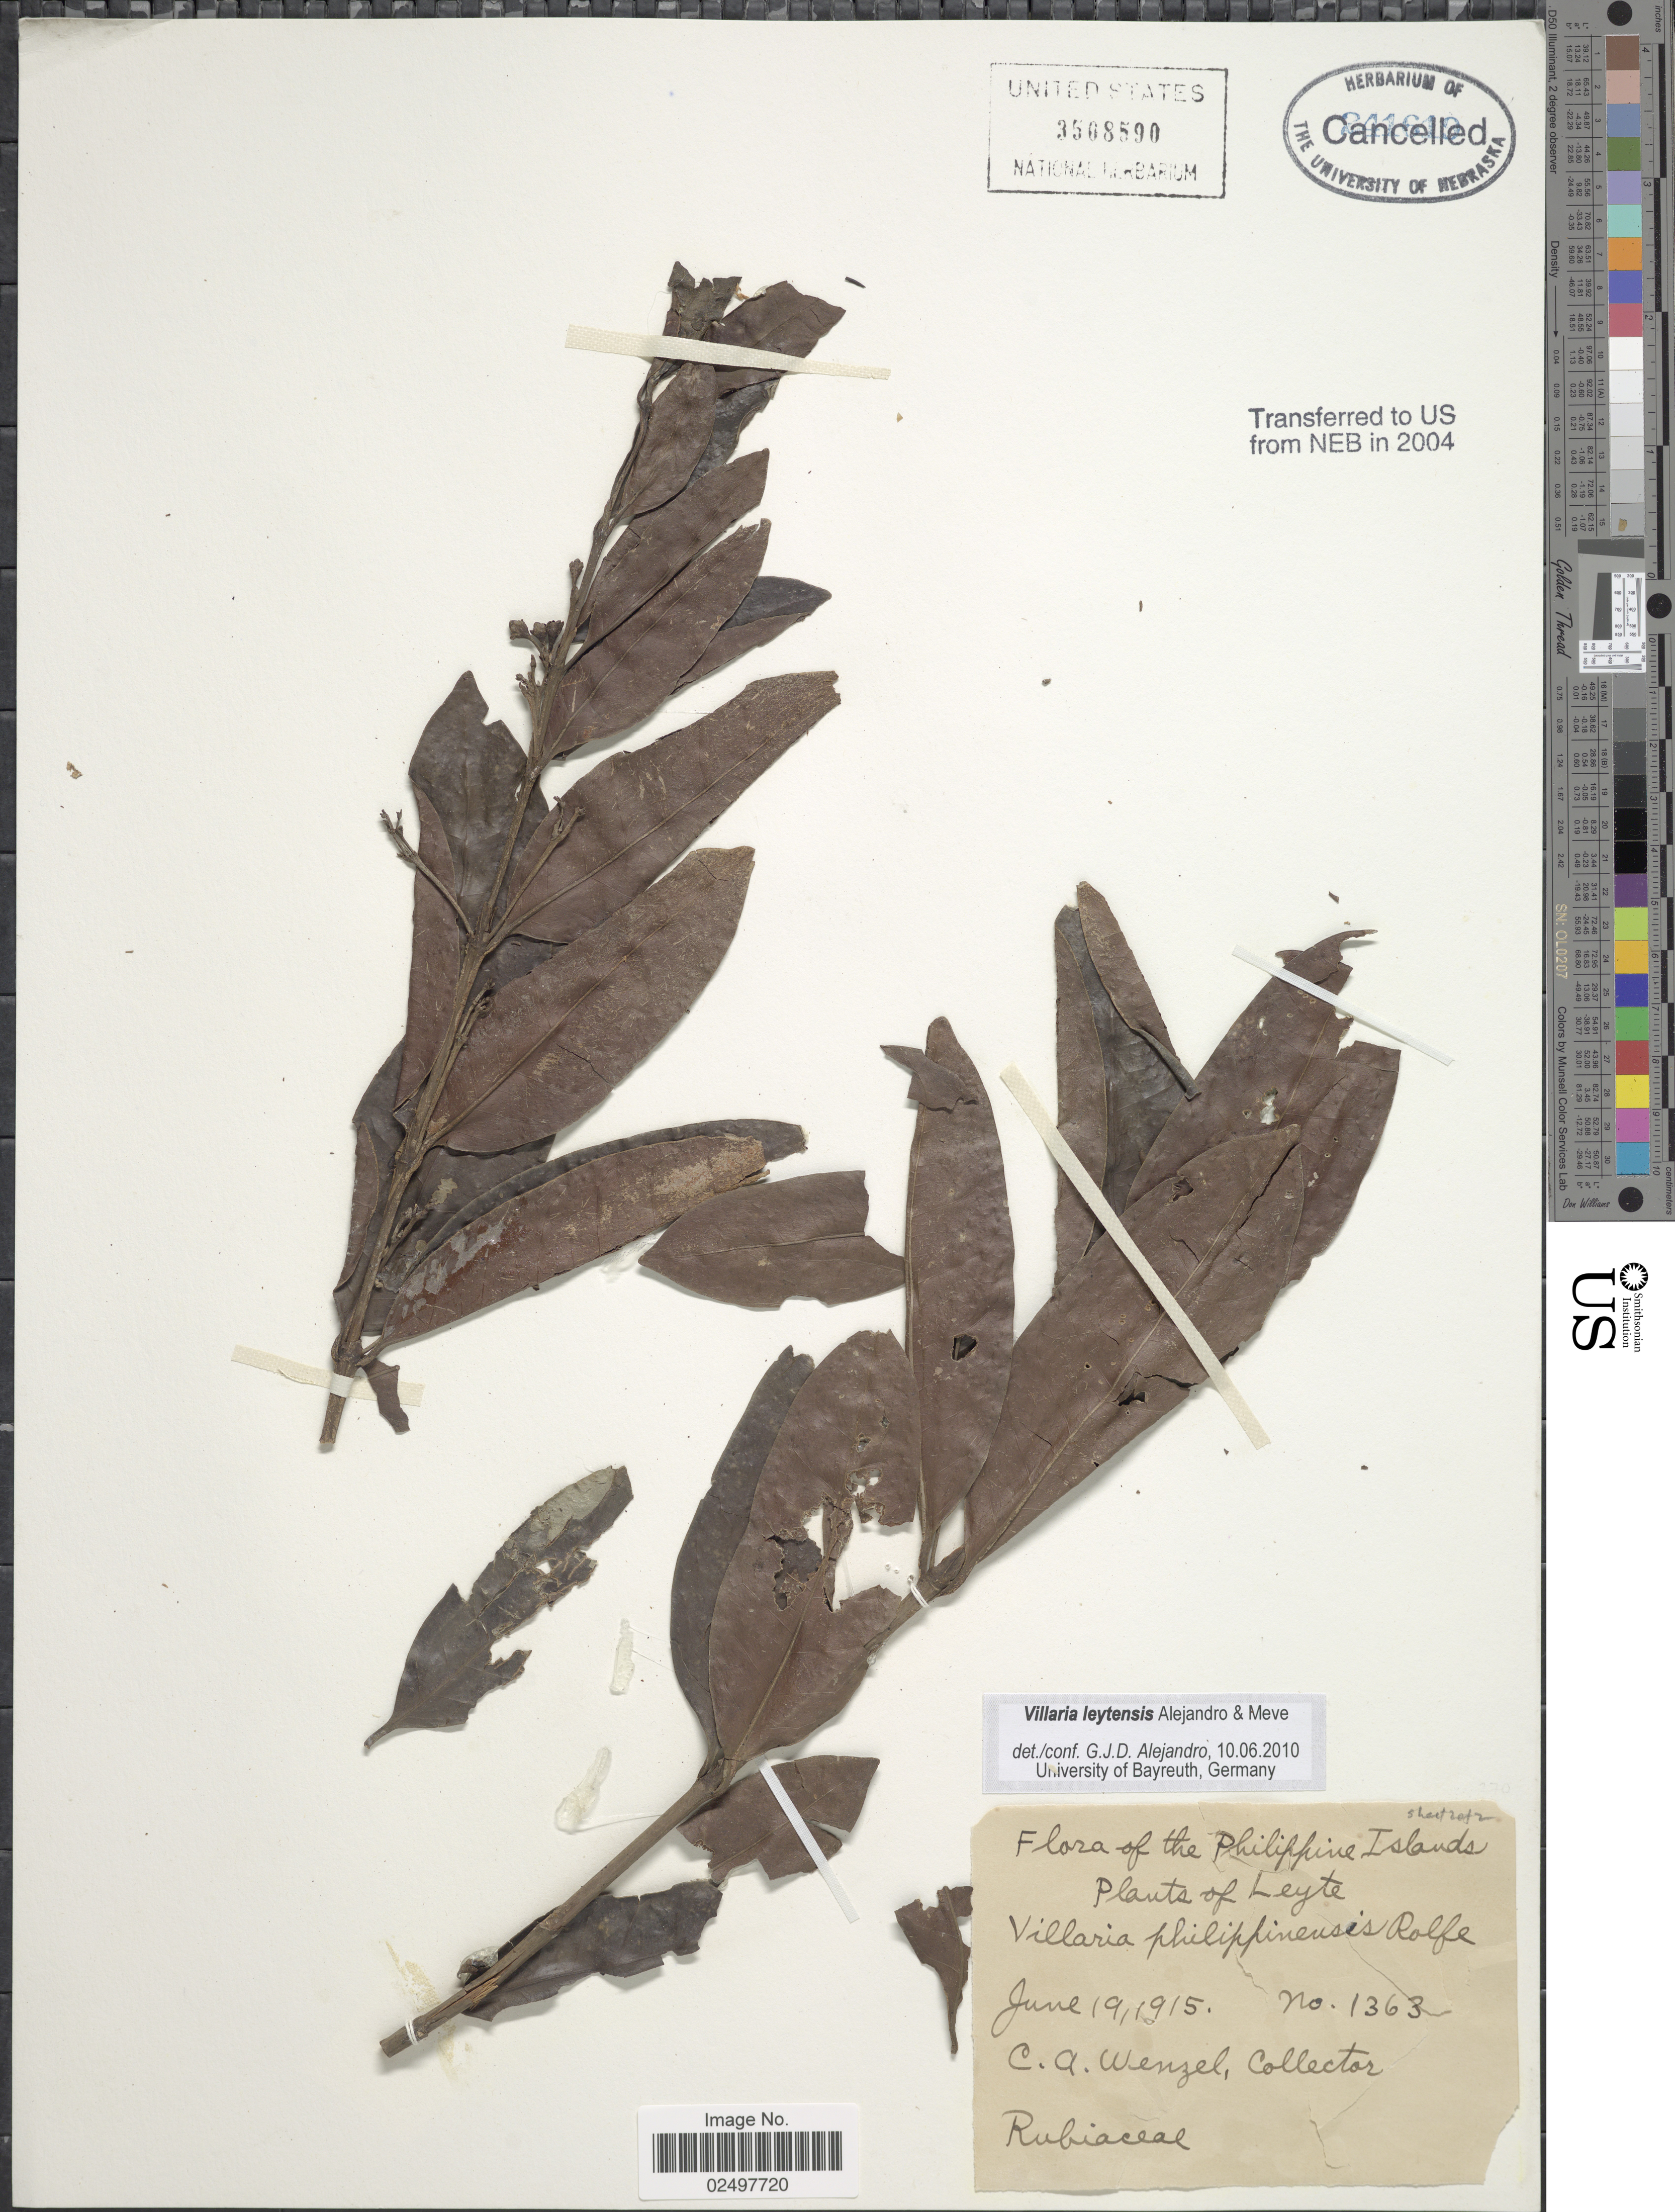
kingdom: Plantae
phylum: Tracheophyta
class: Magnoliopsida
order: Gentianales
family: Rubiaceae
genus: Villaria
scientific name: Villaria leytensis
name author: Alejandro & Meve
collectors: C. Wenzel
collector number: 1363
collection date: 1915-06-19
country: Philippines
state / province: Eastern Visayas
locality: Leyte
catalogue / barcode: US 3508590